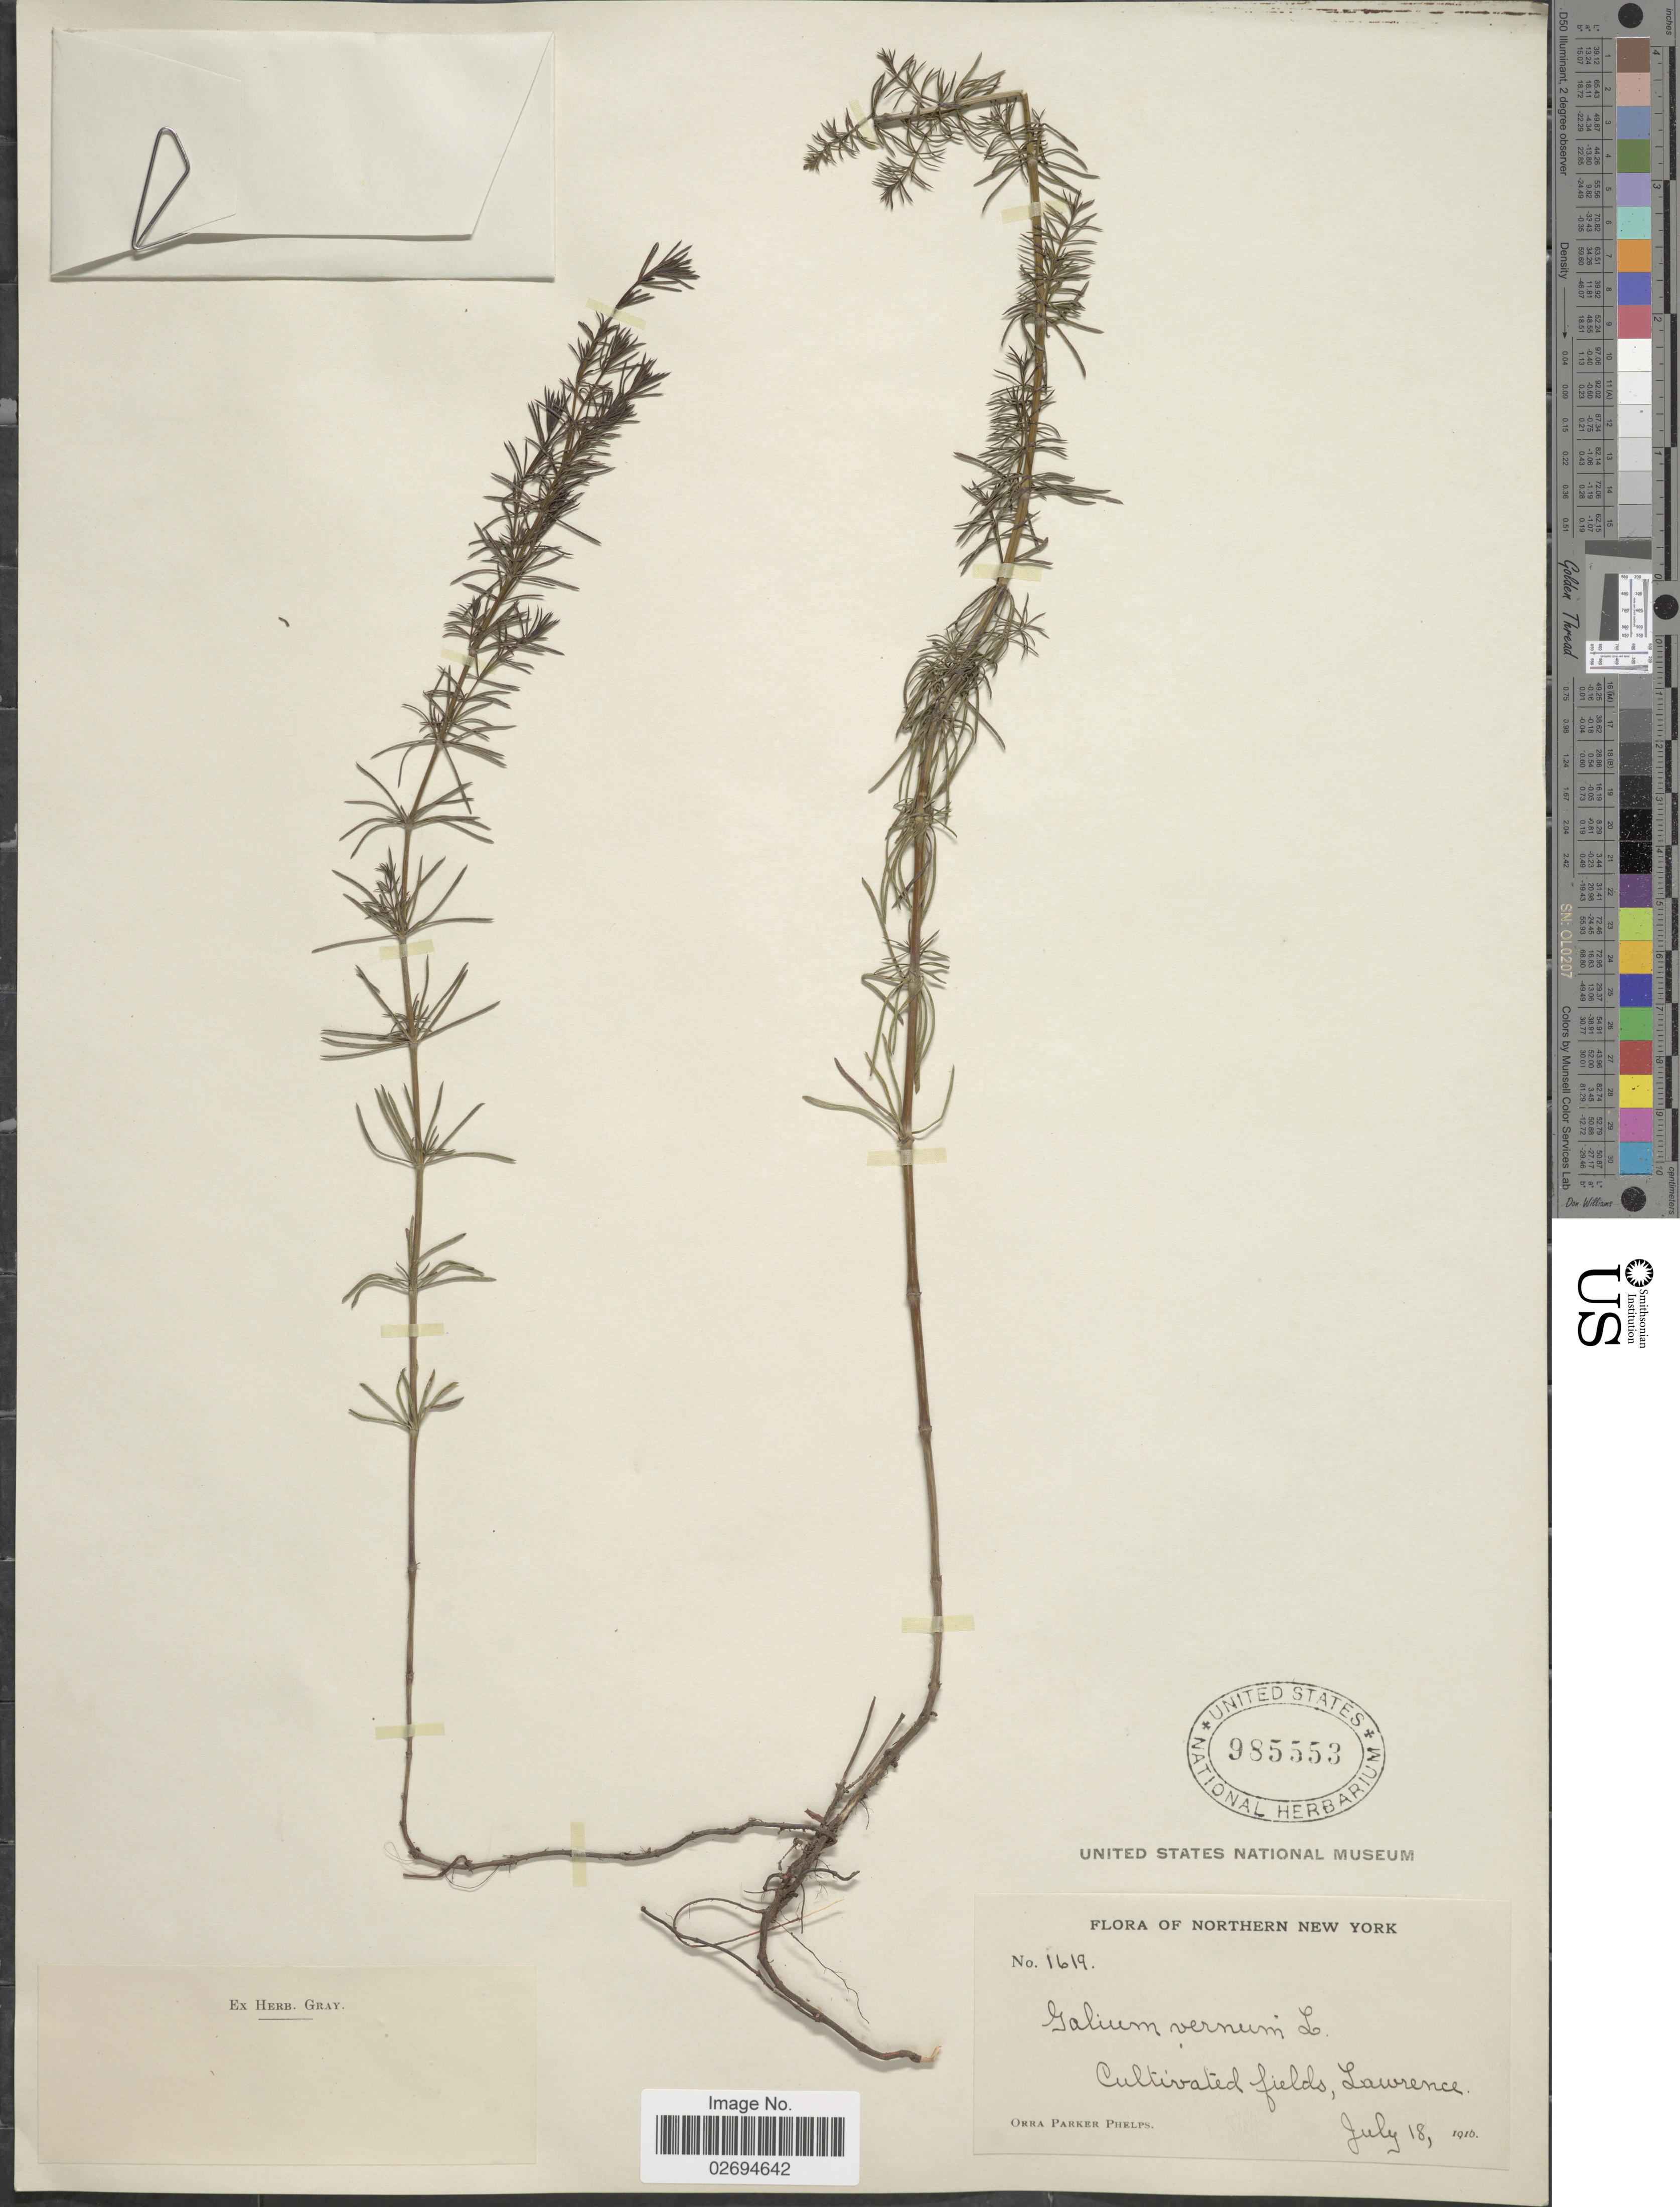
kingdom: Plantae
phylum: Tracheophyta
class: Magnoliopsida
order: Gentianales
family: Rubiaceae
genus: Galium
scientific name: Galium verum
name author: L.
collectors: O. P. Phelps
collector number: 1619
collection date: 1916-07-18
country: United States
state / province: New York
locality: Northern New York, Cultivated fields, Lawrence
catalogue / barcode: US 985553